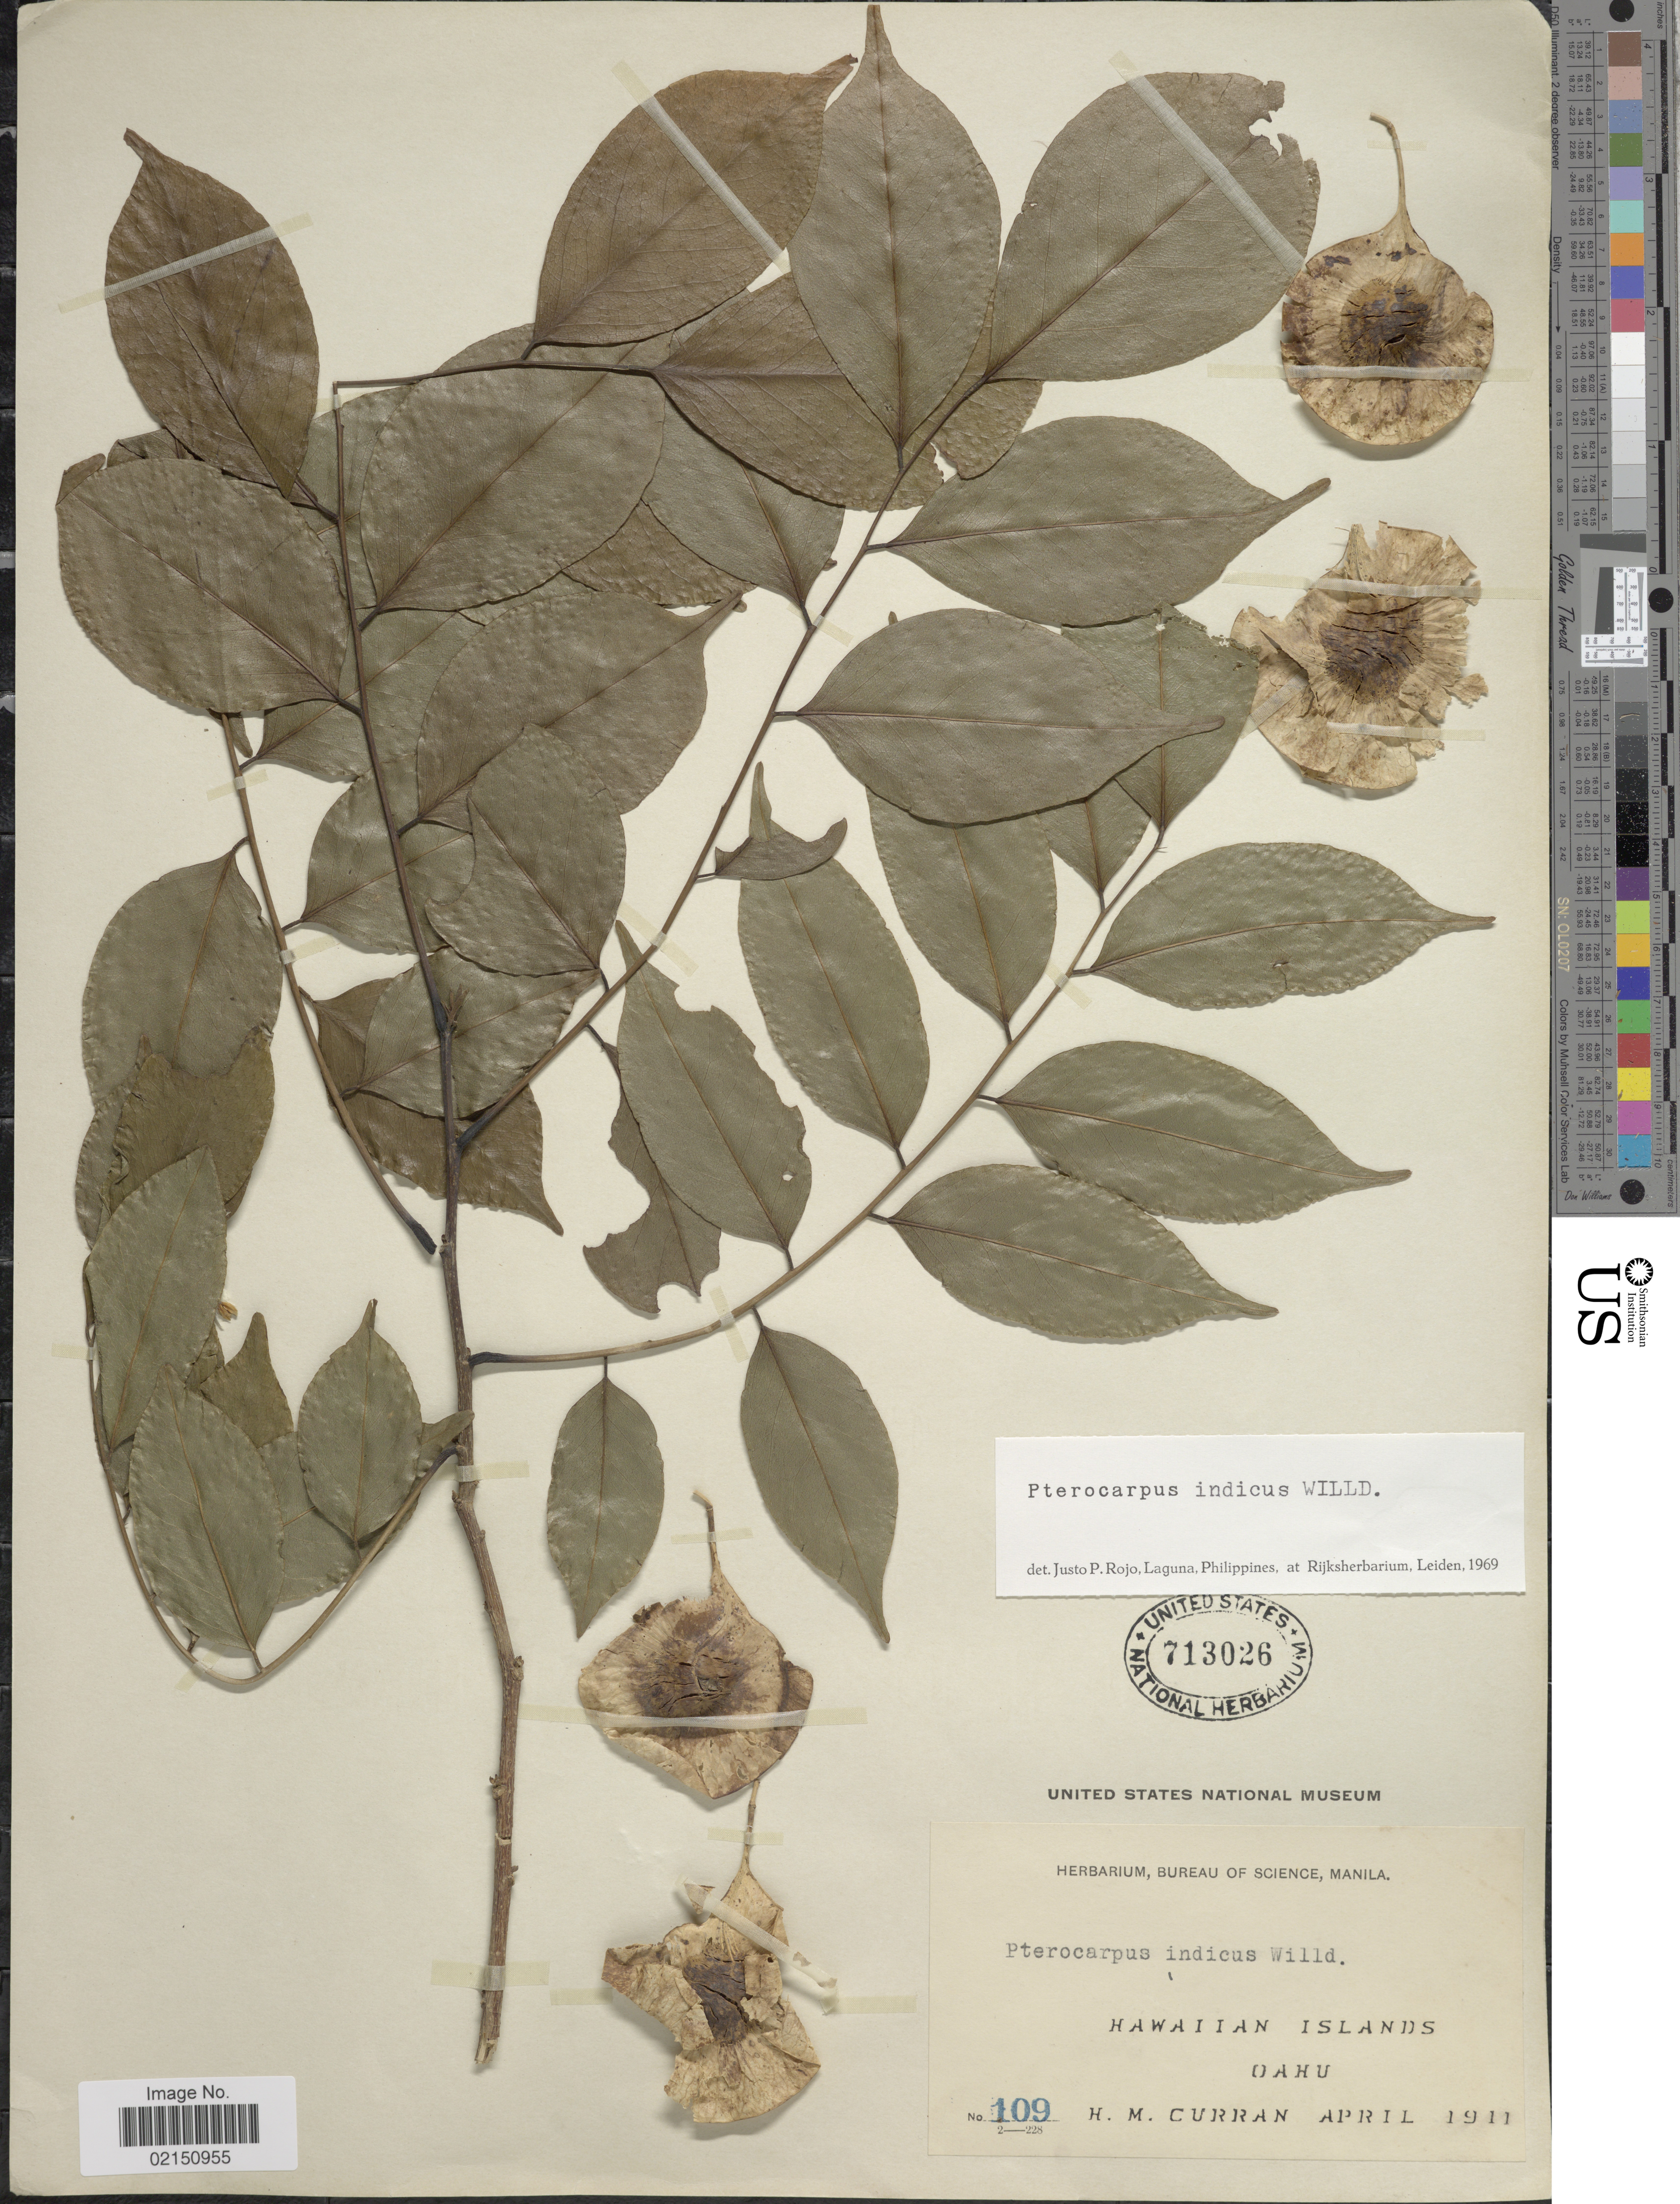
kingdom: Plantae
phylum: Tracheophyta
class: Magnoliopsida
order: Fabales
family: Fabaceae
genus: Pterocarpus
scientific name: Pterocarpus indicus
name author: Willd.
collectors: H. M. Curran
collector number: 109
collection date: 1911-04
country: United States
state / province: Hawaii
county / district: Honolulu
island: Oahu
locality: Hawaiian Islands, Oahu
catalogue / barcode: US 713026